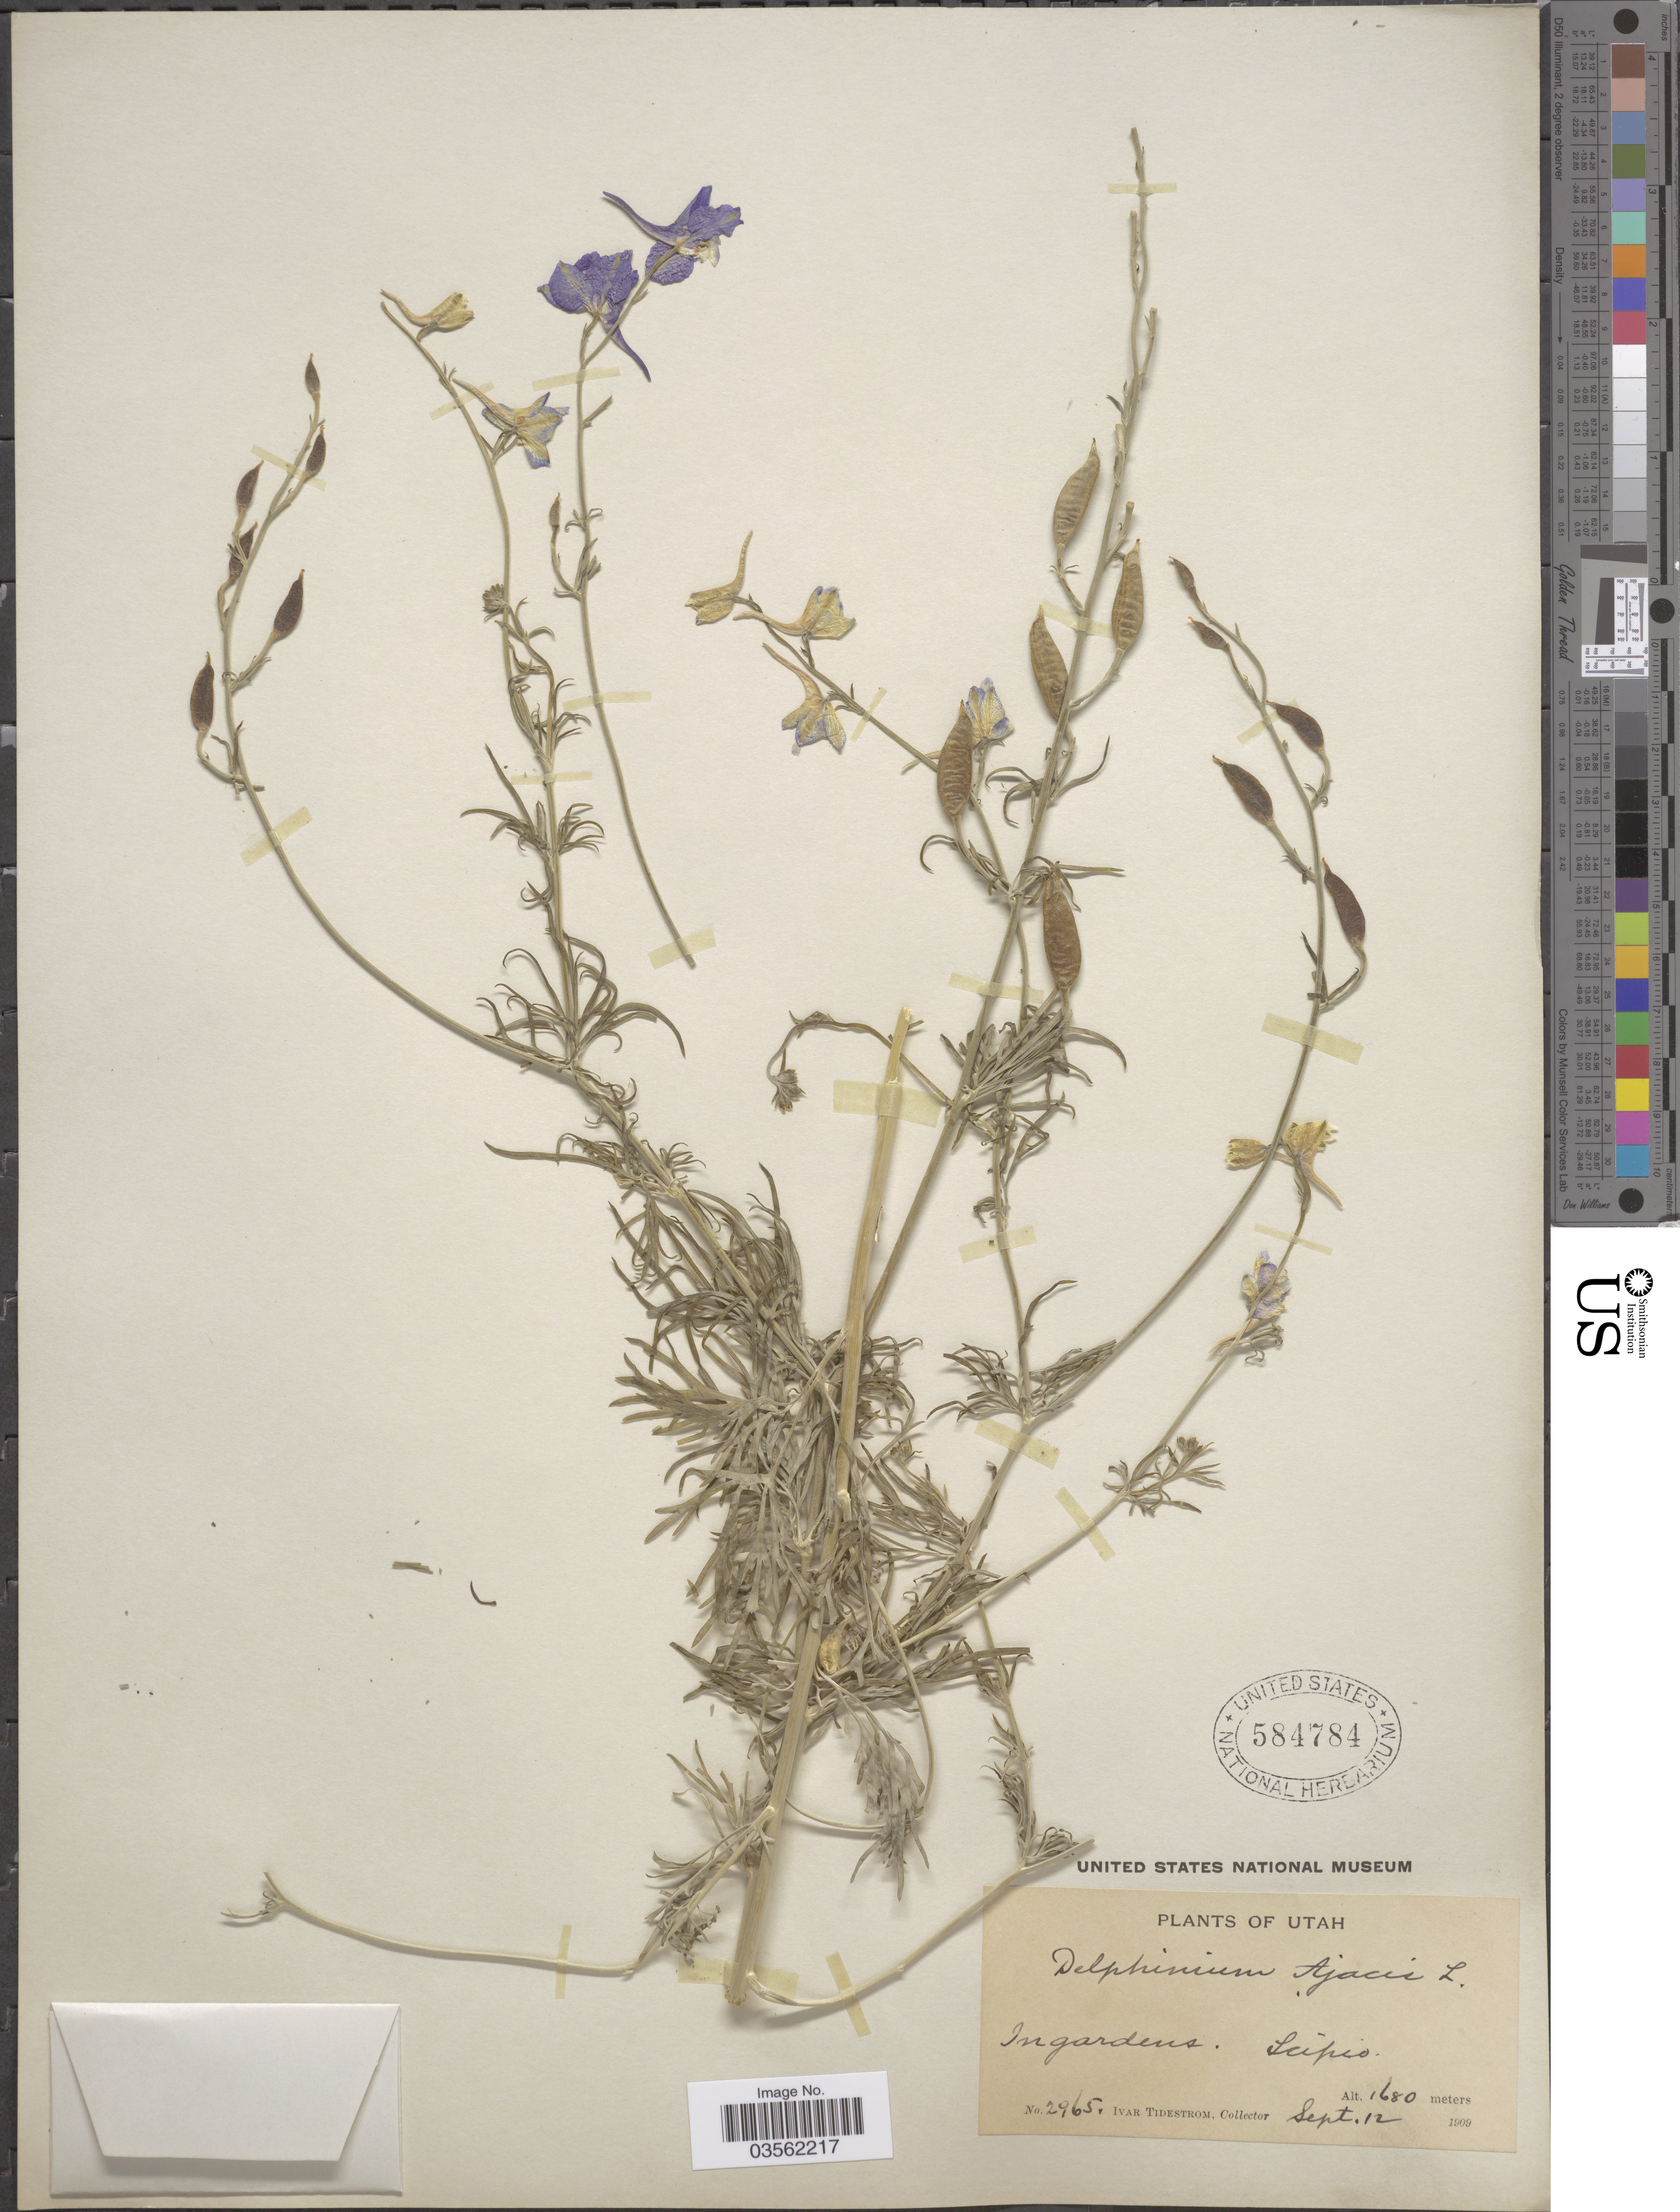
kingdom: Plantae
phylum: Tracheophyta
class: Magnoliopsida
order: Ranunculales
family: Ranunculaceae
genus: Delphinium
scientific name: Delphinium ajacis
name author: L.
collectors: I. F. Tidestrom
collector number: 2965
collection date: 1909-09-12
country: United States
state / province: Utah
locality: In gardens. Scipio.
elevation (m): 1680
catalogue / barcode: US 584784